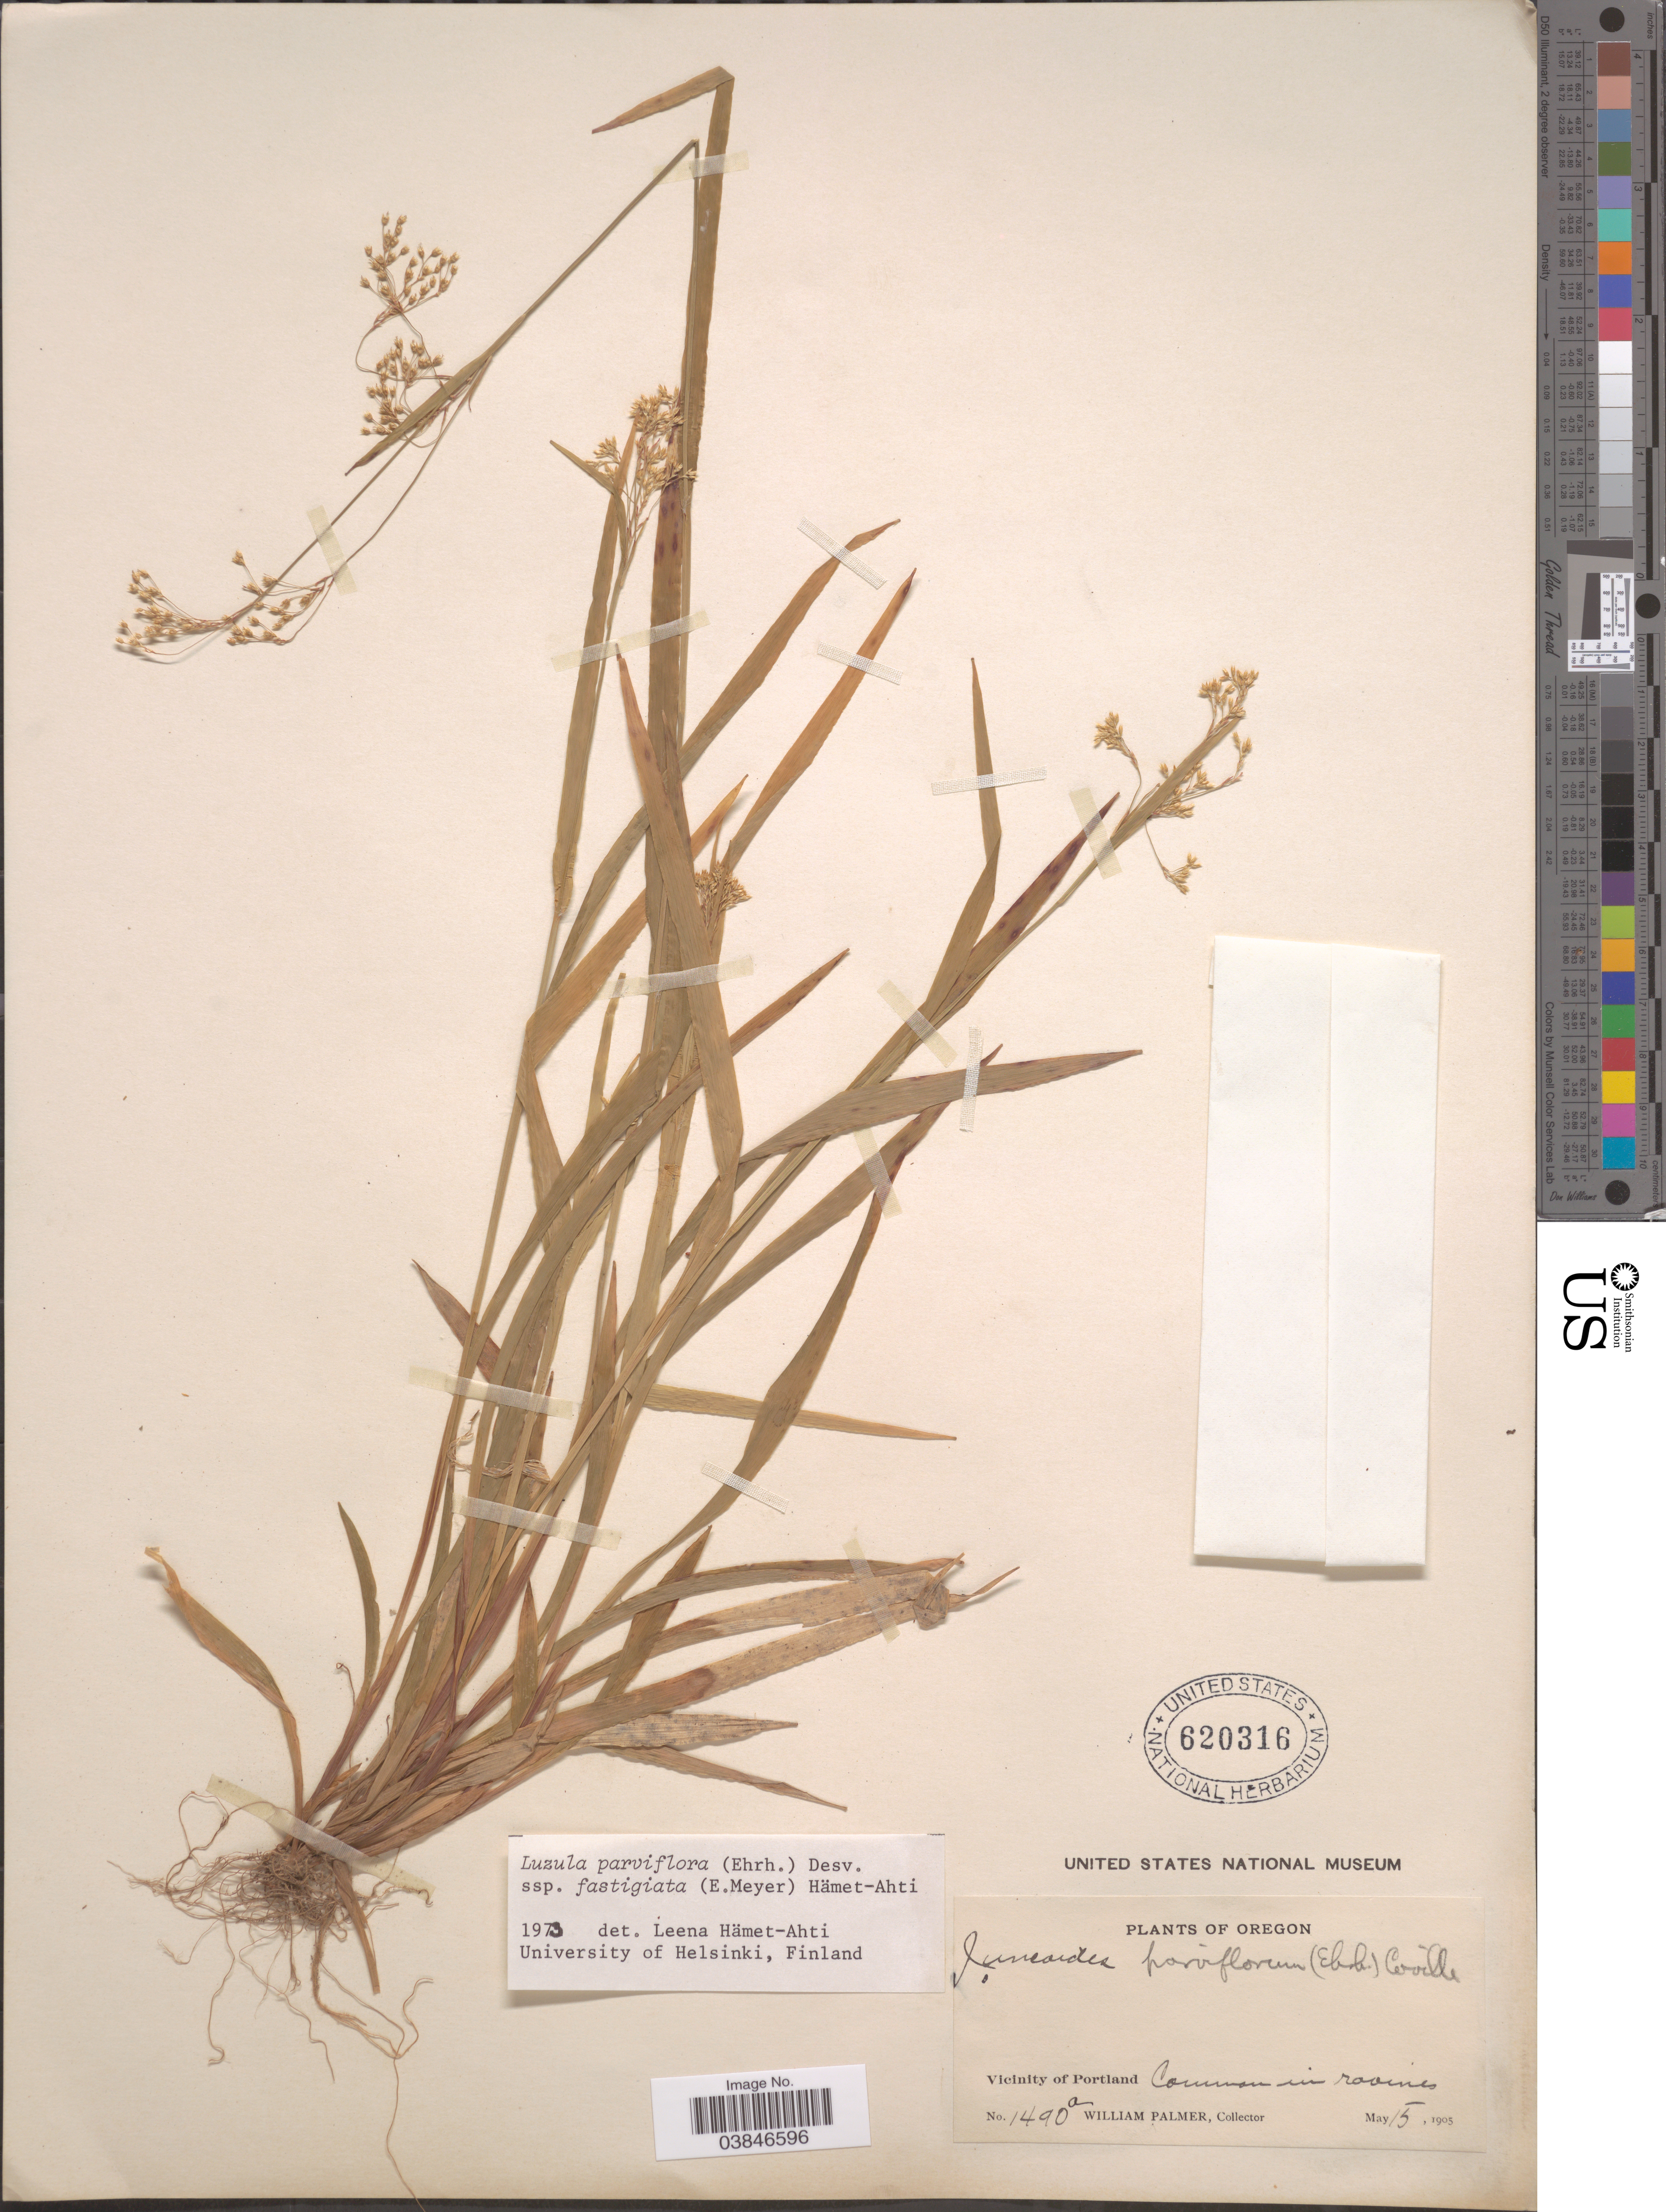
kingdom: Plantae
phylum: Tracheophyta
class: Liliopsida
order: Poales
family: Juncaceae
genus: Luzula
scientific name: Luzula parviflora subsp. fastigiata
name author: Buchenau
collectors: W. Palmer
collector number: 1490a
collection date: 1905-05-15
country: United States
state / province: Oregon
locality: Vicinity of Portland.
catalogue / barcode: US 620316